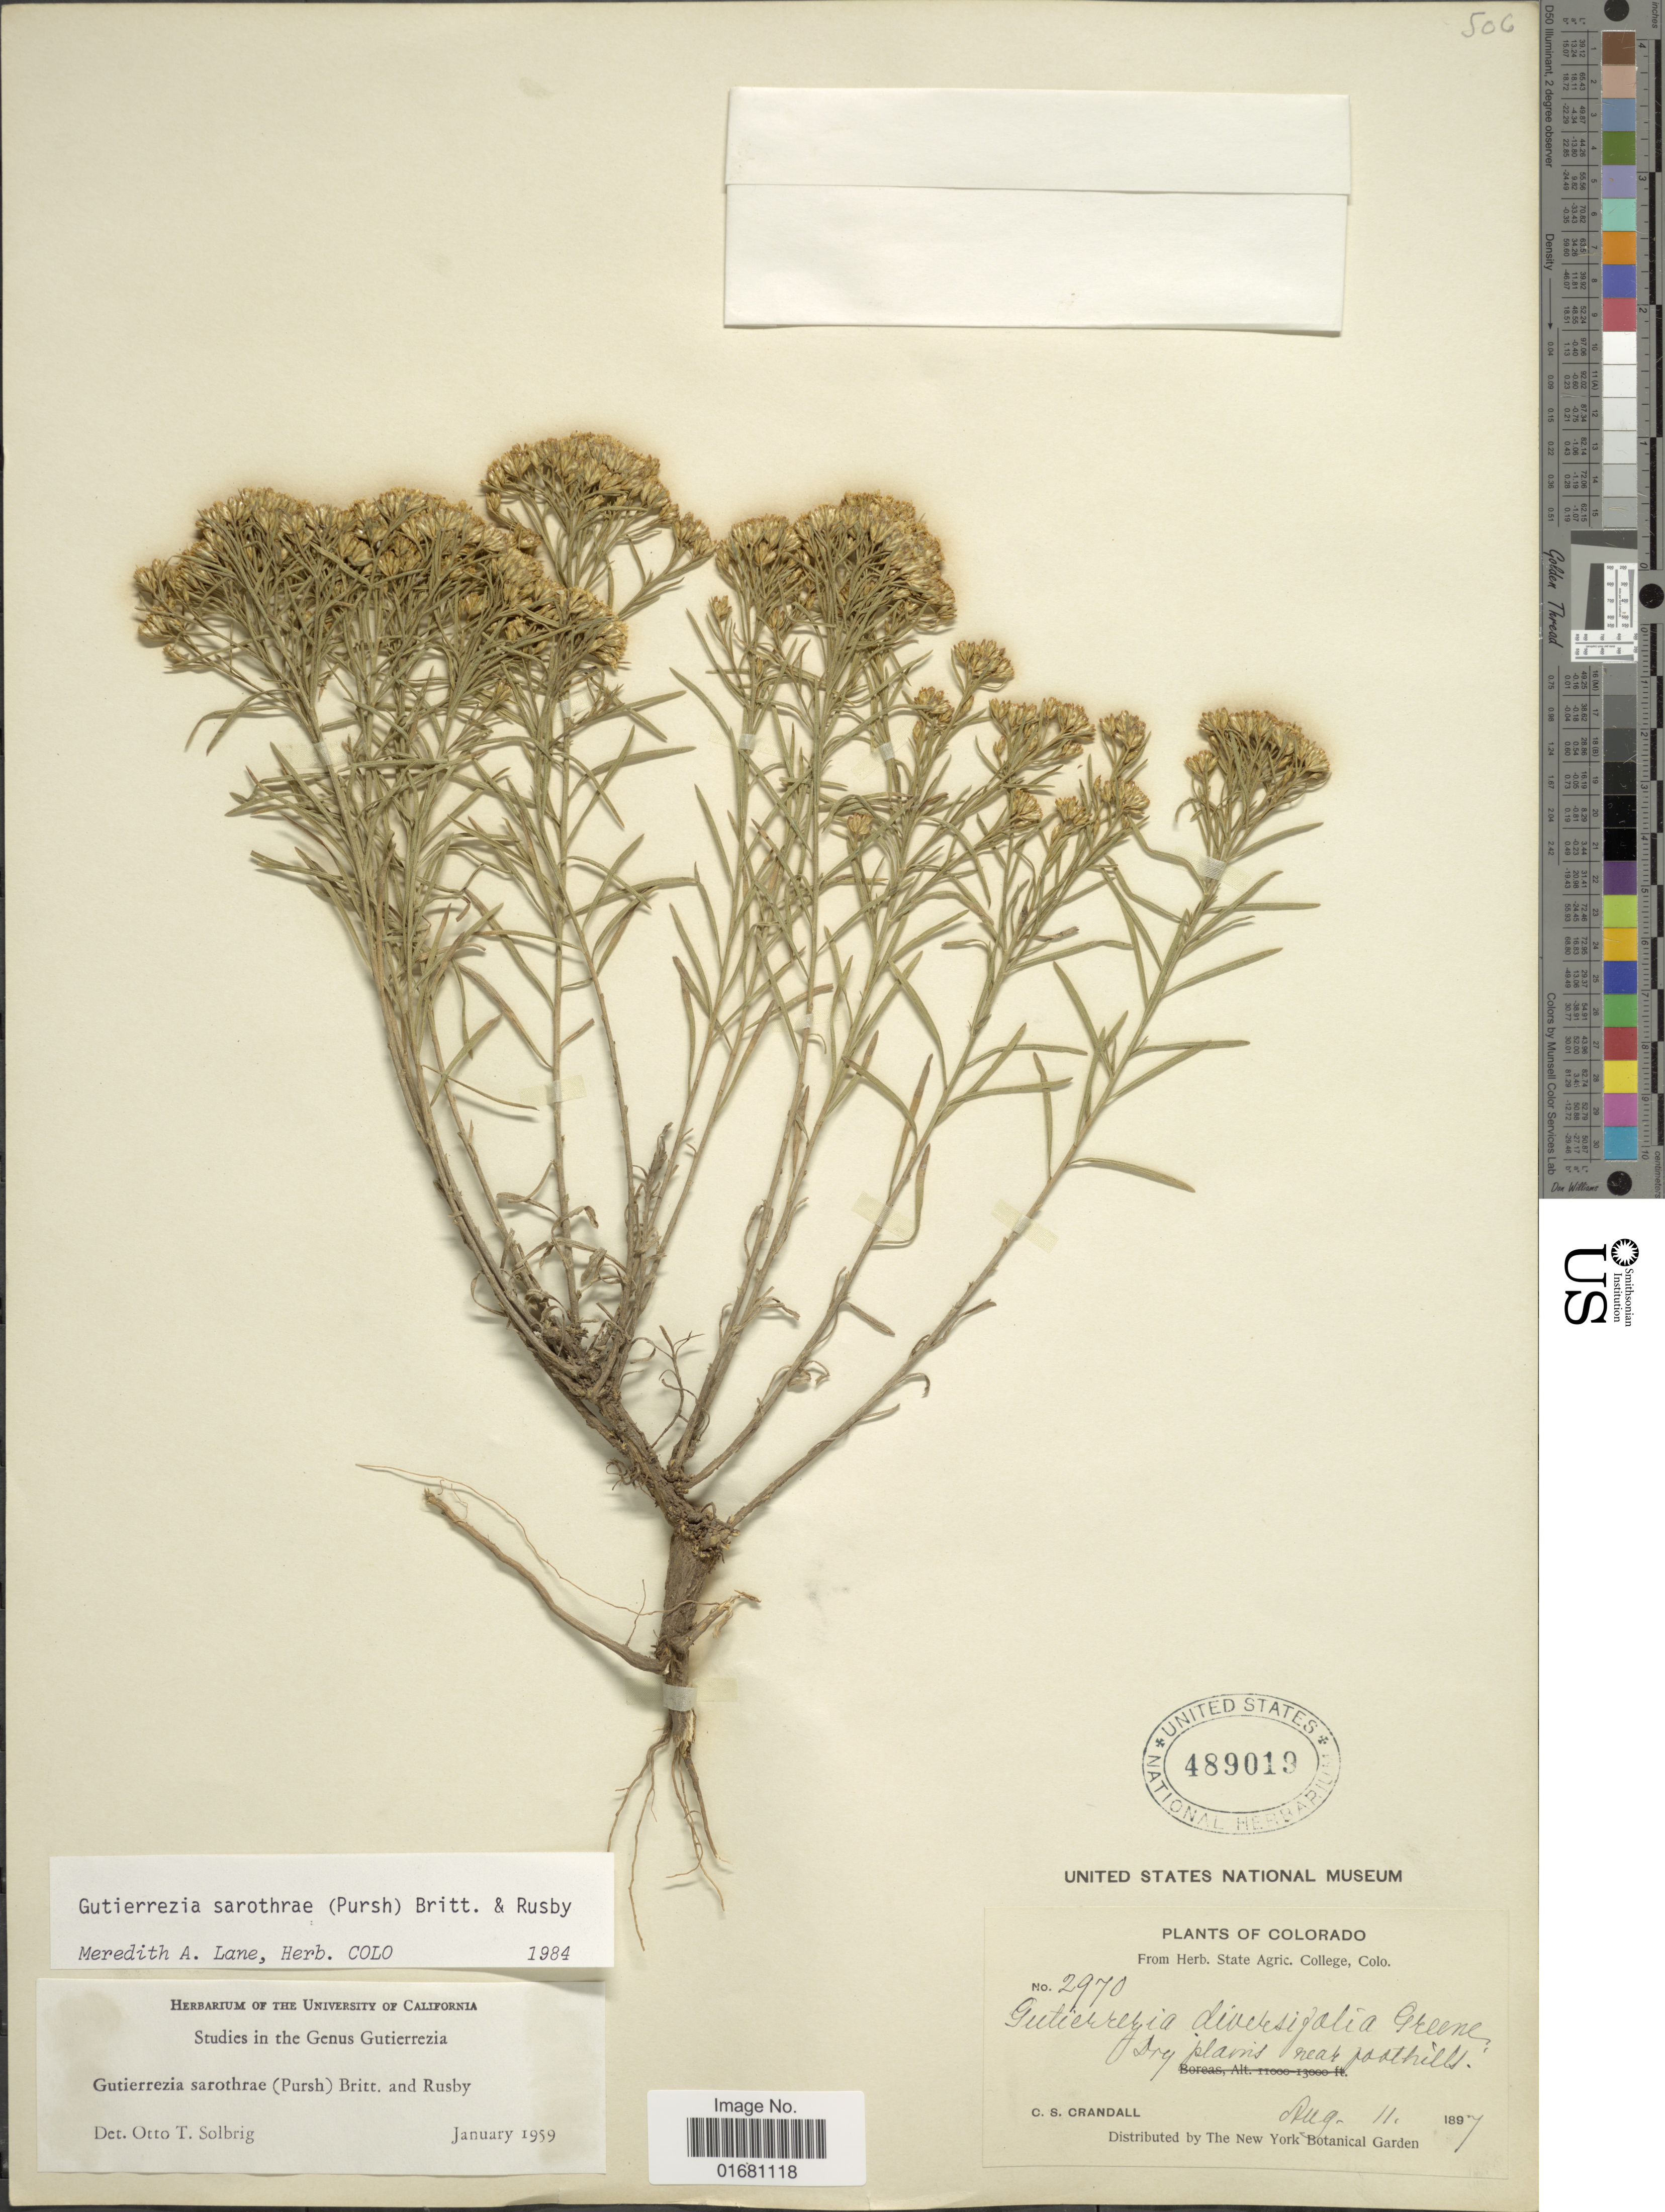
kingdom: Plantae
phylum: Tracheophyta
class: Magnoliopsida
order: Asterales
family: Asteraceae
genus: Gutierrezia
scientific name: Gutierrezia sarothrae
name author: (Pursh) Britton & Rusby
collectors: C. Crandall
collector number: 2970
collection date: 1897-08-11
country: United States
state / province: Colorado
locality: Dry plains near foothills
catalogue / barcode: US 489019